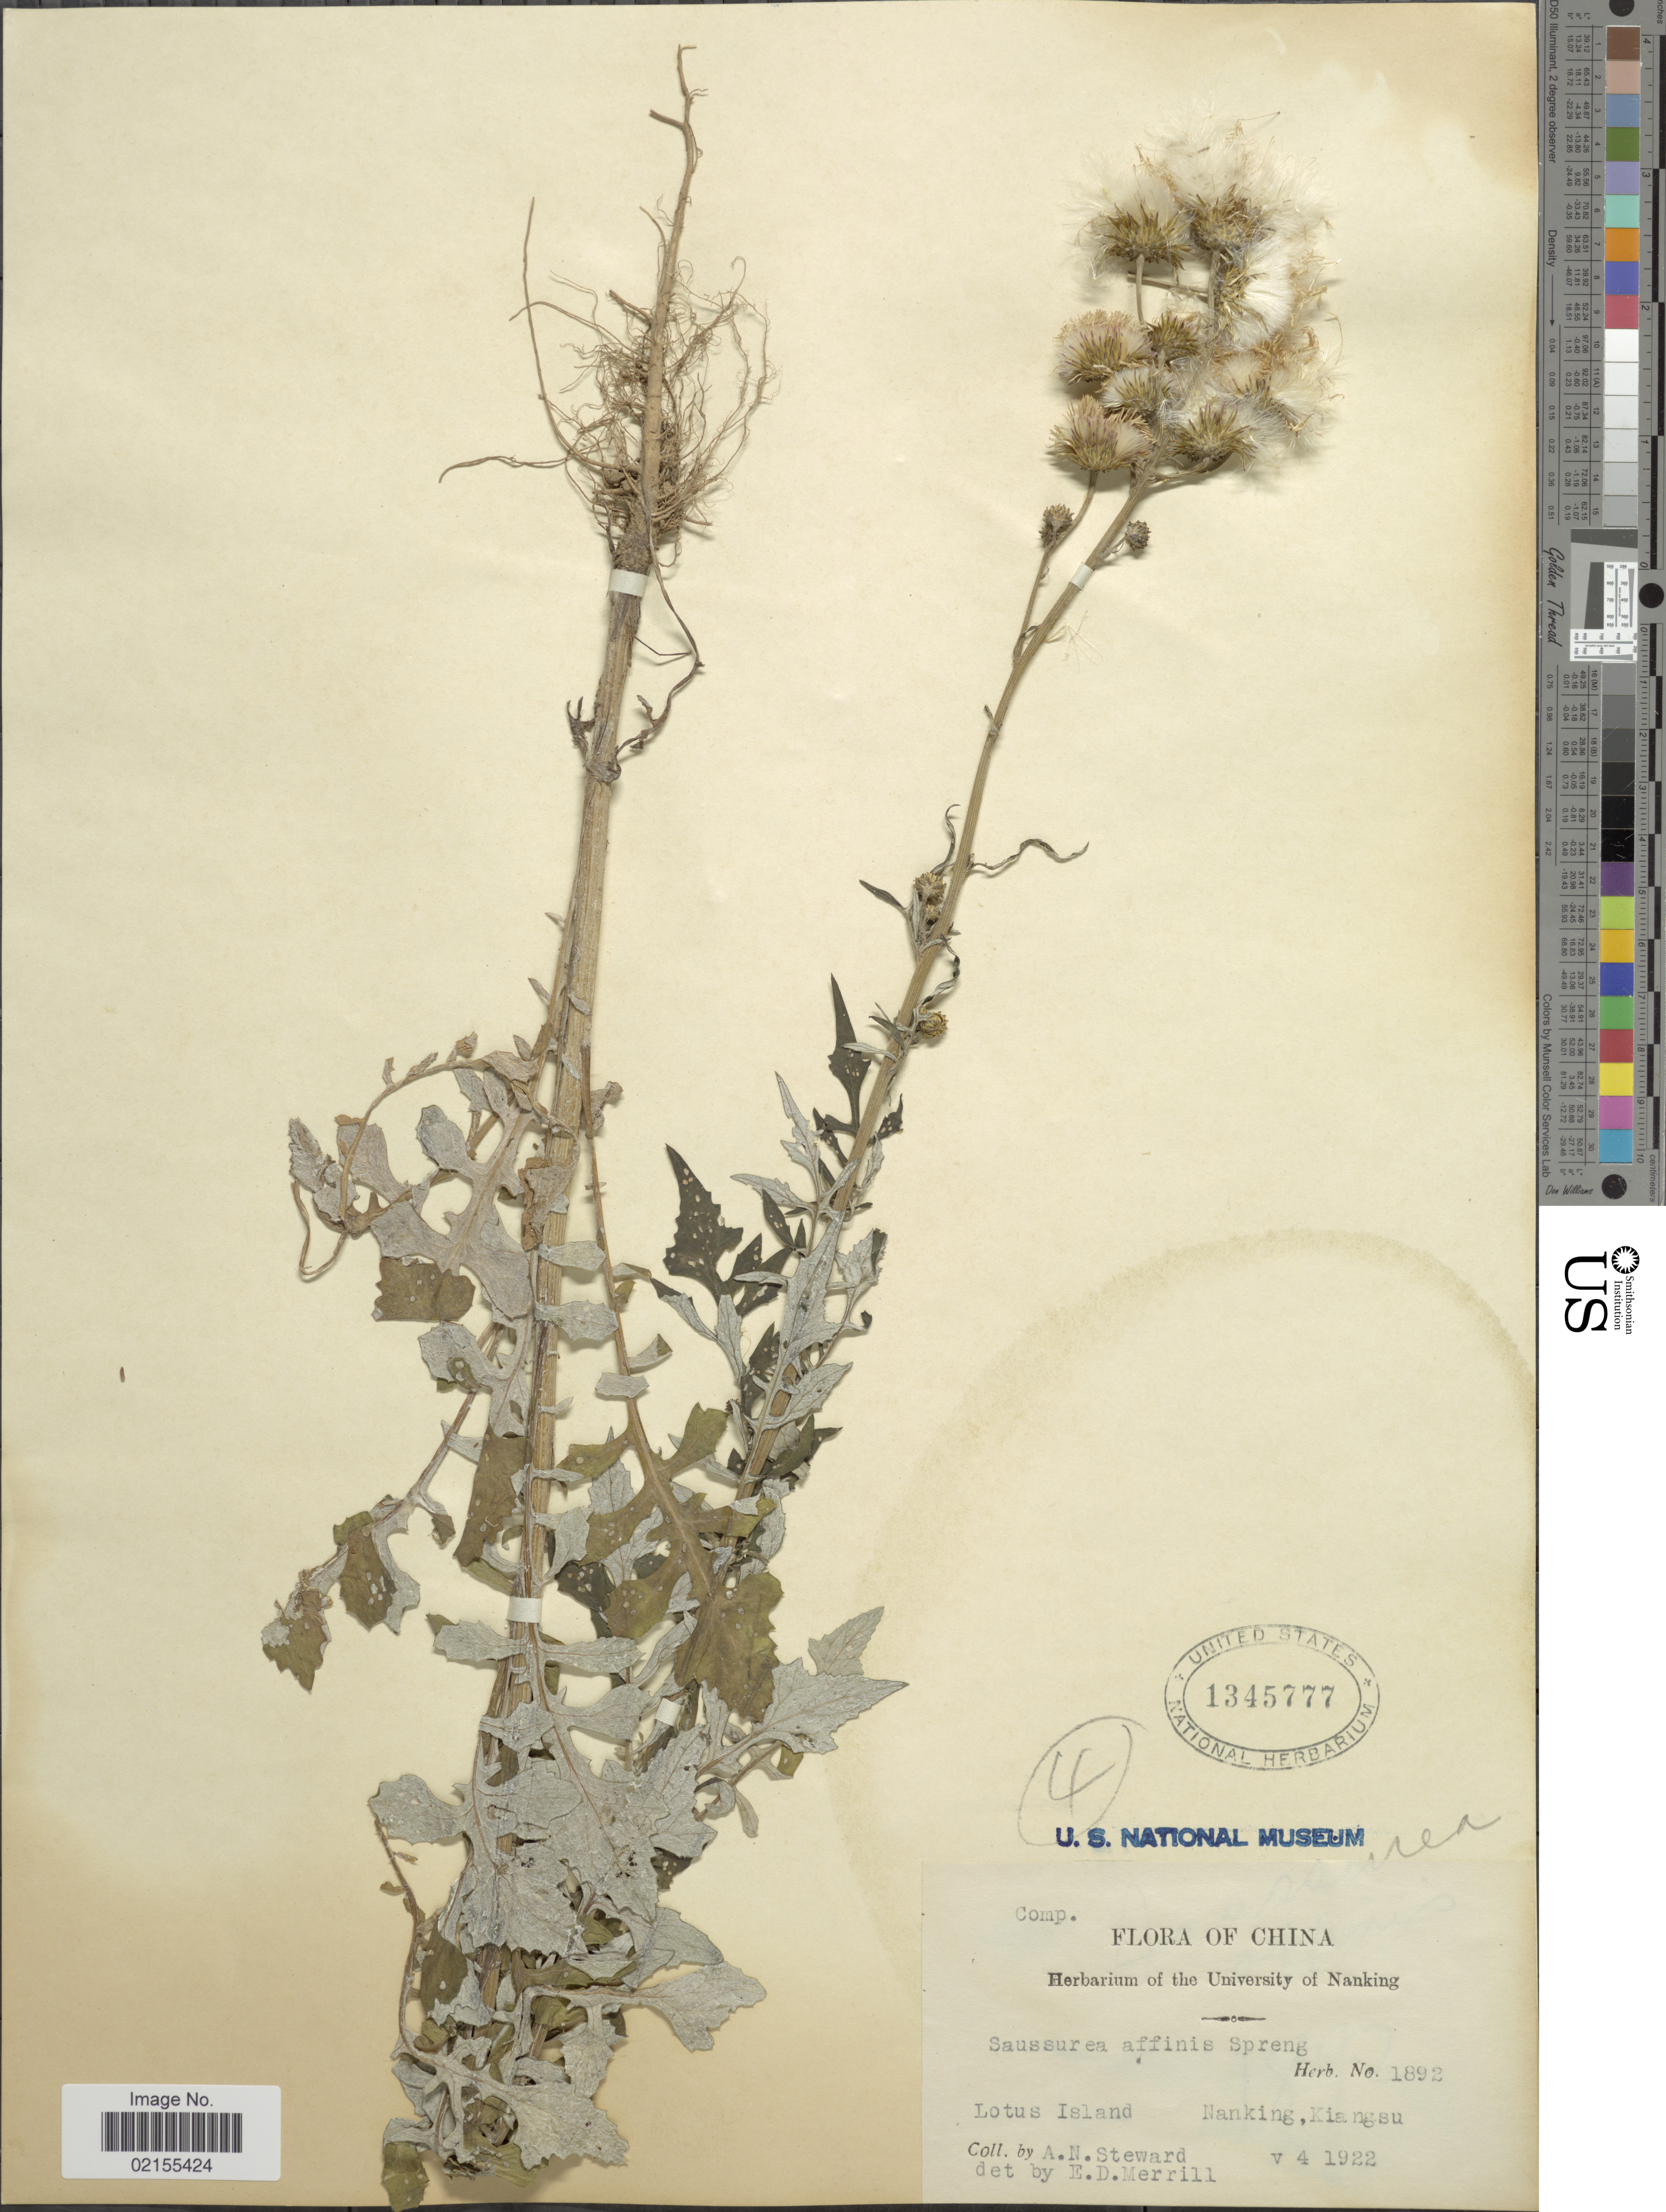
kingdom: Plantae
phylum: Tracheophyta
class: Magnoliopsida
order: Asterales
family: Asteraceae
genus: Hemistepta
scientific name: Hemistepta lyrata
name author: Bunge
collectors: A. N. Steward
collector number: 1892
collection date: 1922-05-04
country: China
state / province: Jiangsu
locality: Lotus Island, Nanking, Kiangsu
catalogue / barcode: US 1345777